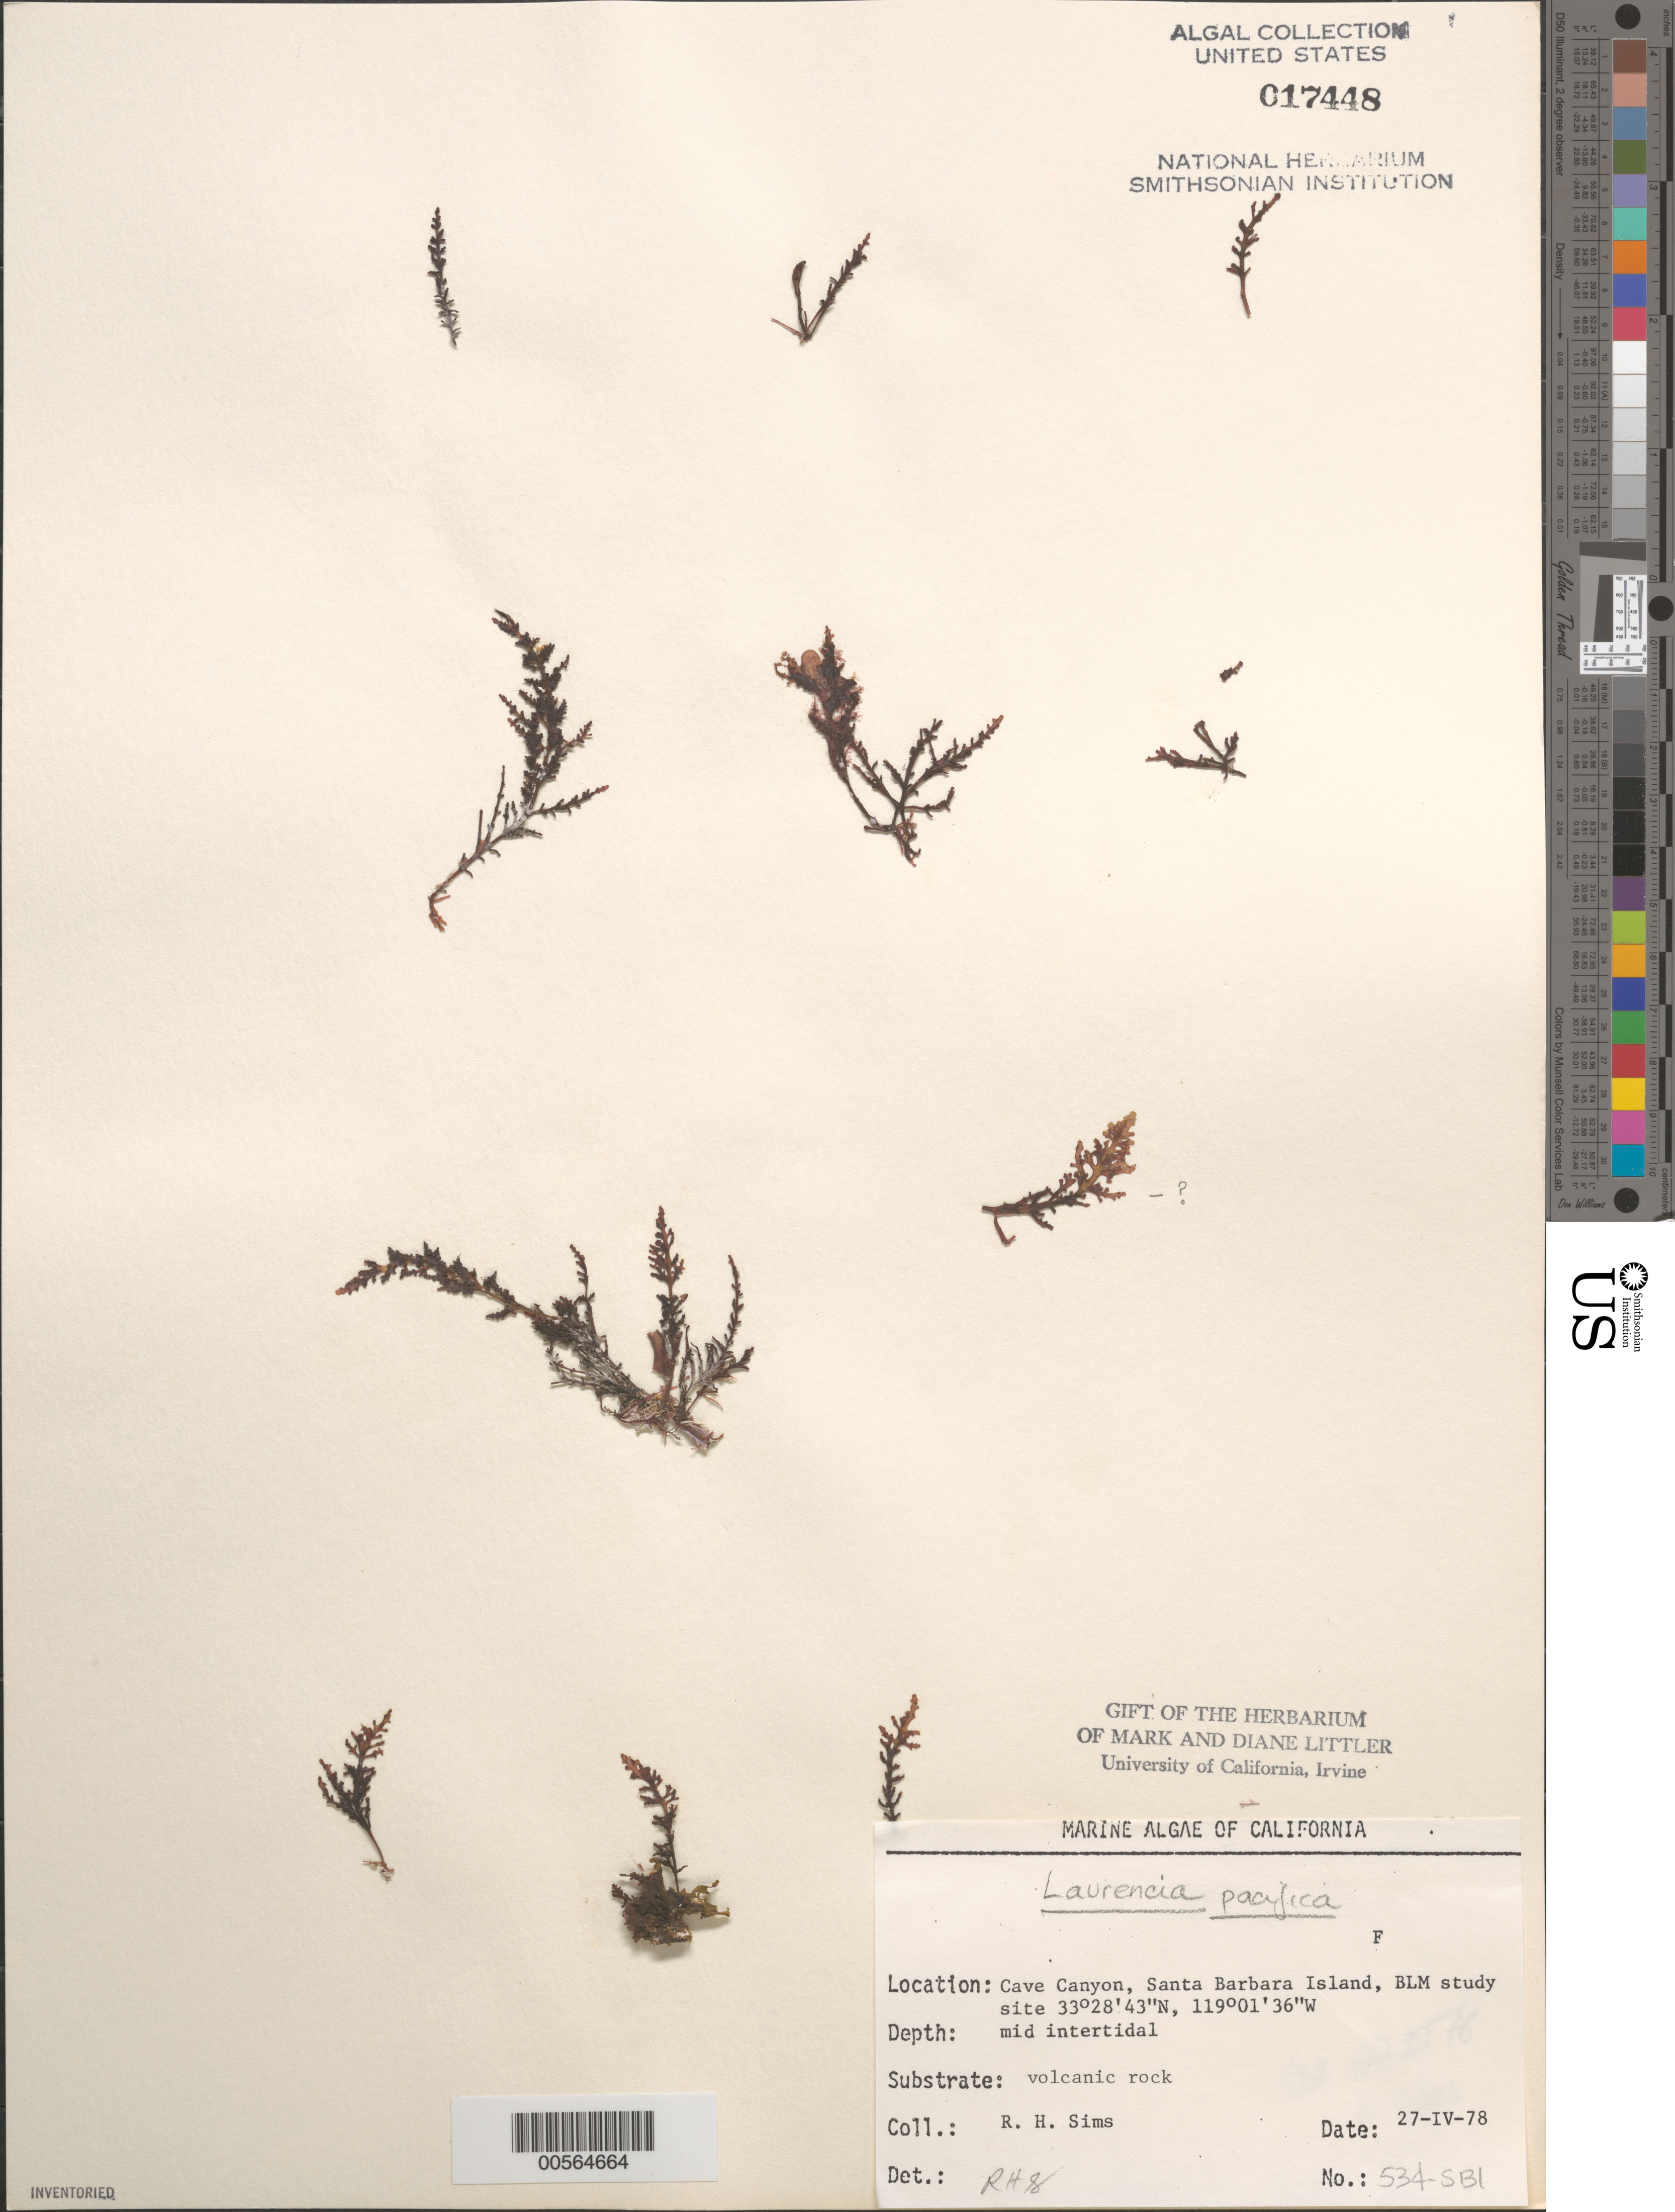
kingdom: Plantae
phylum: Rhodophyta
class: Florideophyceae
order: Ceramiales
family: Rhodomelaceae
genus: Laurencia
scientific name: Laurencia pacifica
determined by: Sims, Robert H.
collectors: R. H. Sims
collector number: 534-SBI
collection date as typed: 27 Apr 1978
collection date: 1978-04-27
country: United States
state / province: California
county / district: Santa Barbara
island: Santa Barbara Island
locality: Cave Canyon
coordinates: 33 28' 43" N, 119 01' 36" W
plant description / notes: BLM-SOCALBIGHT Rocky Intertidal Survey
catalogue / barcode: US 17448